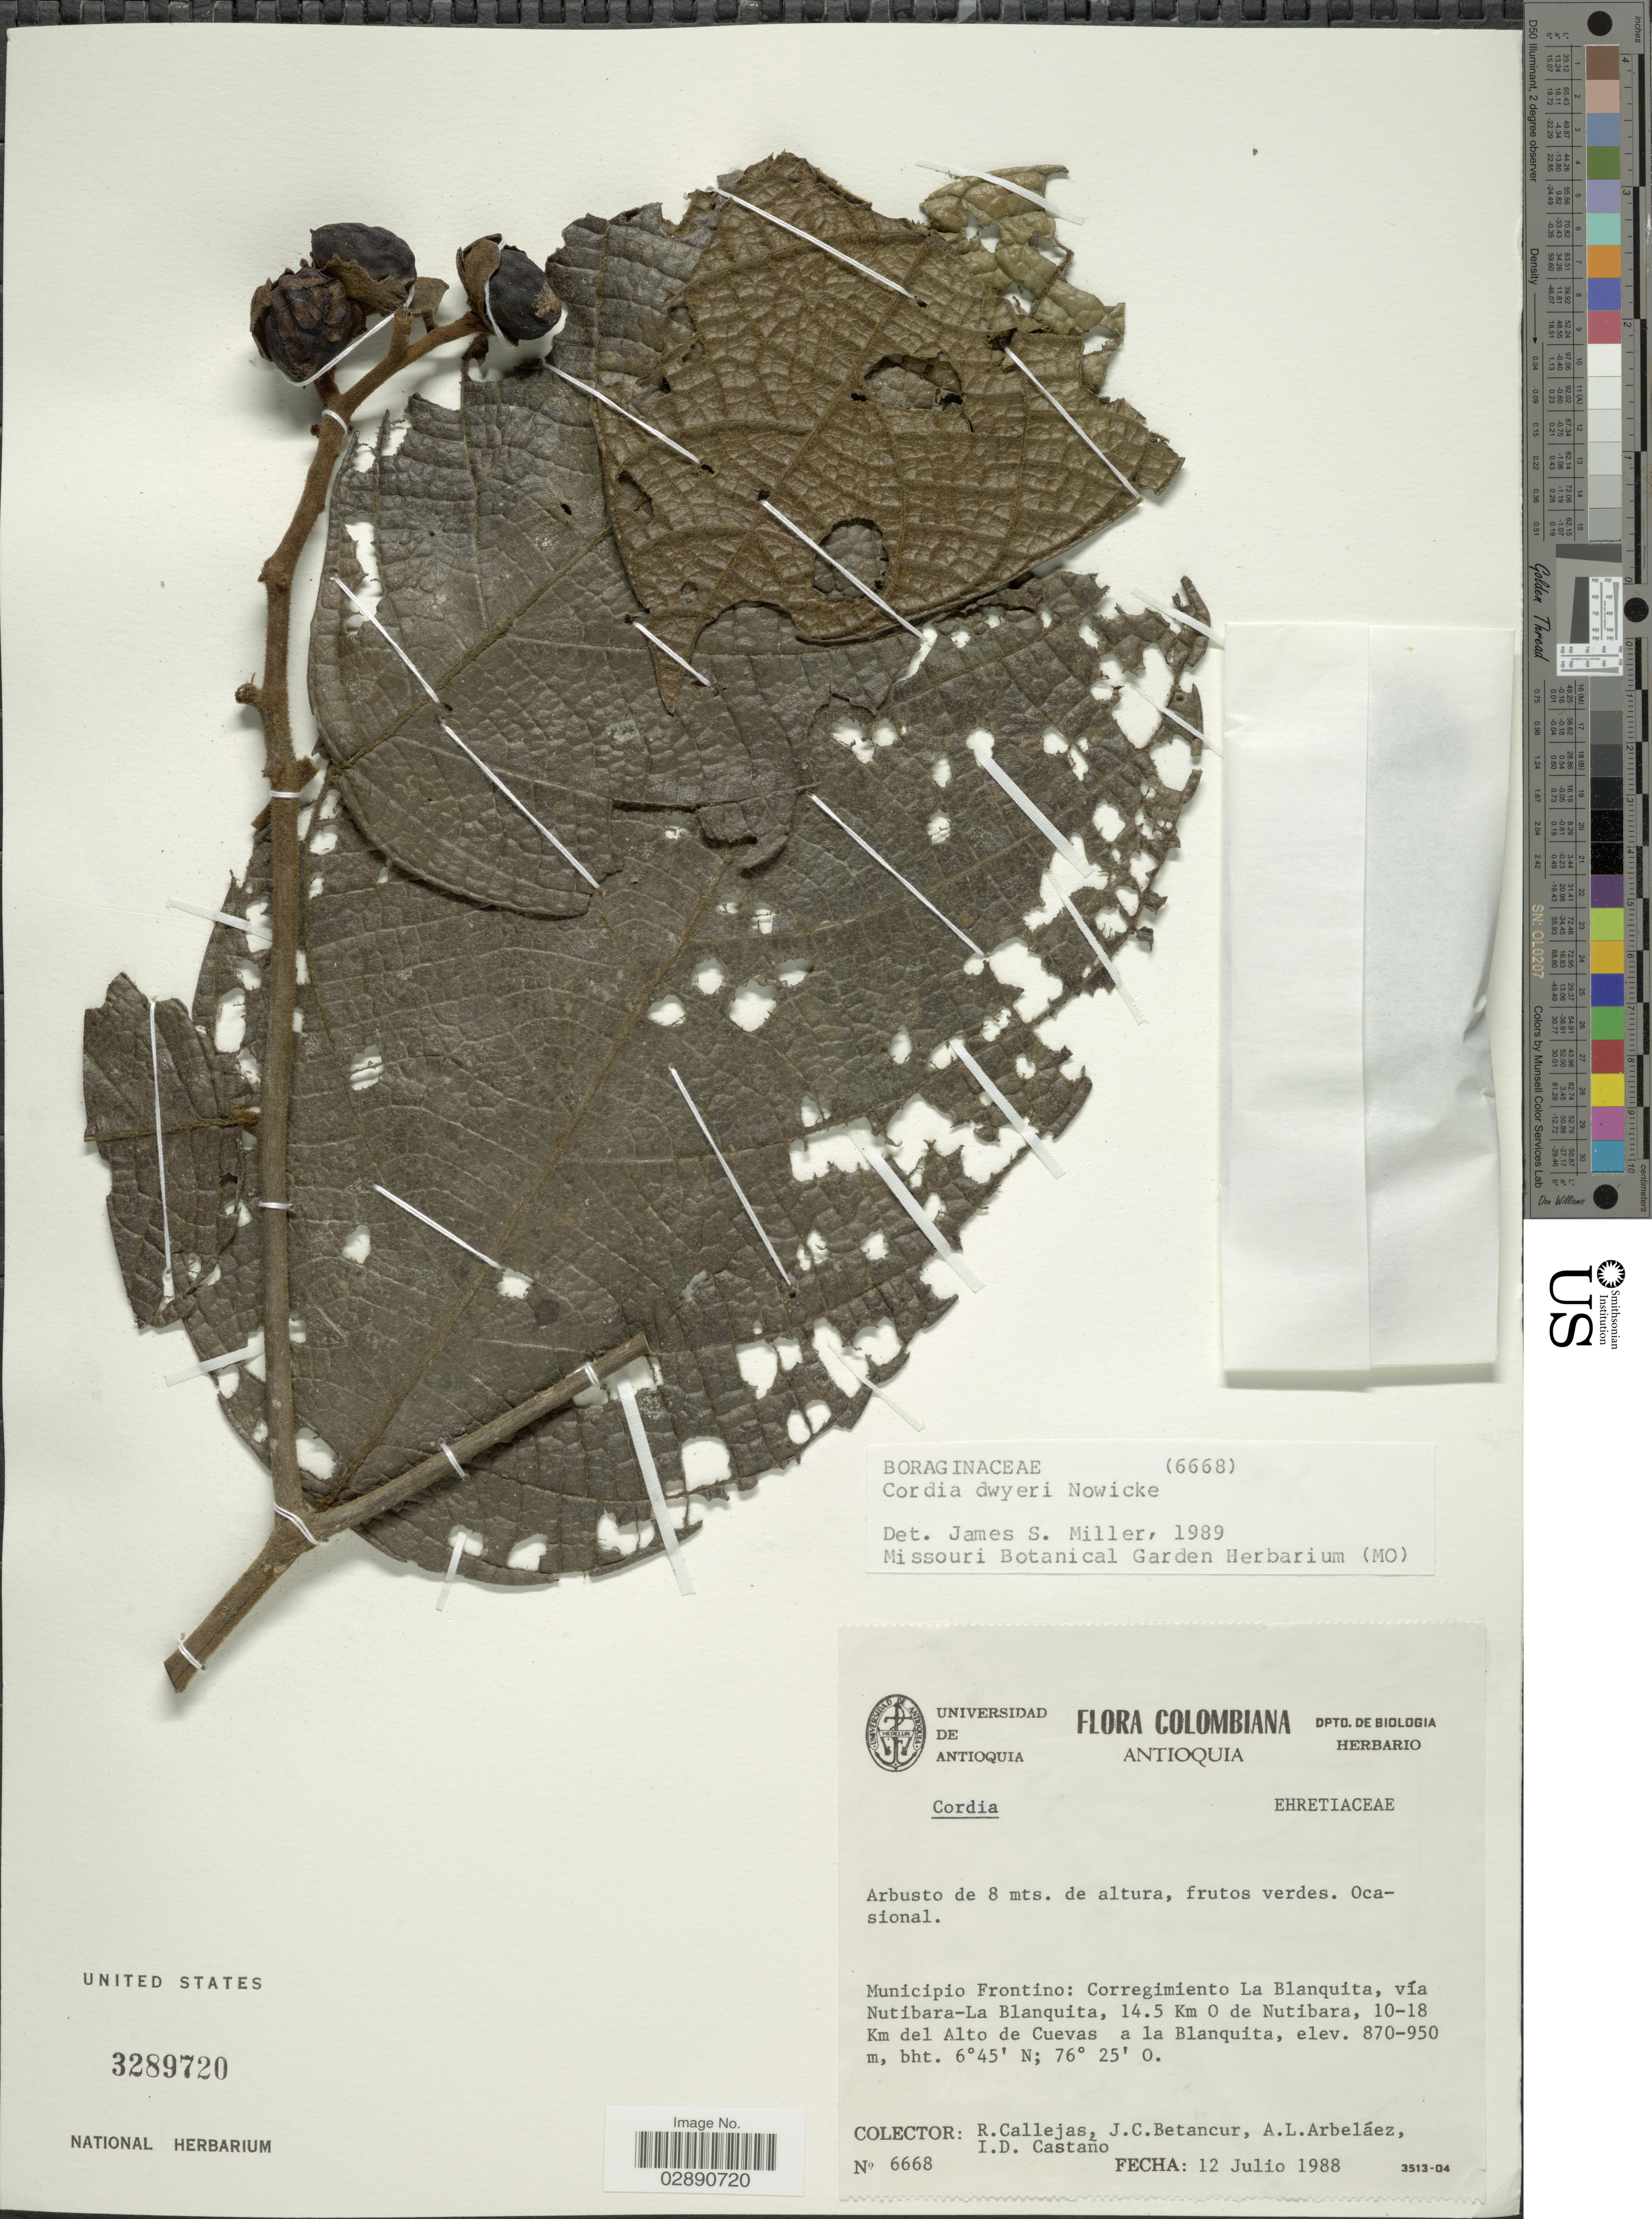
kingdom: Plantae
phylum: Tracheophyta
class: Magnoliopsida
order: Boraginales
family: Cordiaceae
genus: Cordia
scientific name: Cordia dwyeri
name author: Nowicke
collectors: R. Callejas, J. C. Betancur, A. Arbeláez Alvarez & I. Castaño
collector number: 6668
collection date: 1988-07-12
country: Colombia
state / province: Antioquia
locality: Município Frontino: Corregimiento La Blanquita, vía Nutibara-La Blanquita, 14.5 Km O de Nutíbara, 10-18 Km del Alto de Cuevas a la Blanquita.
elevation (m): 870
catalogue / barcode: US 3289720